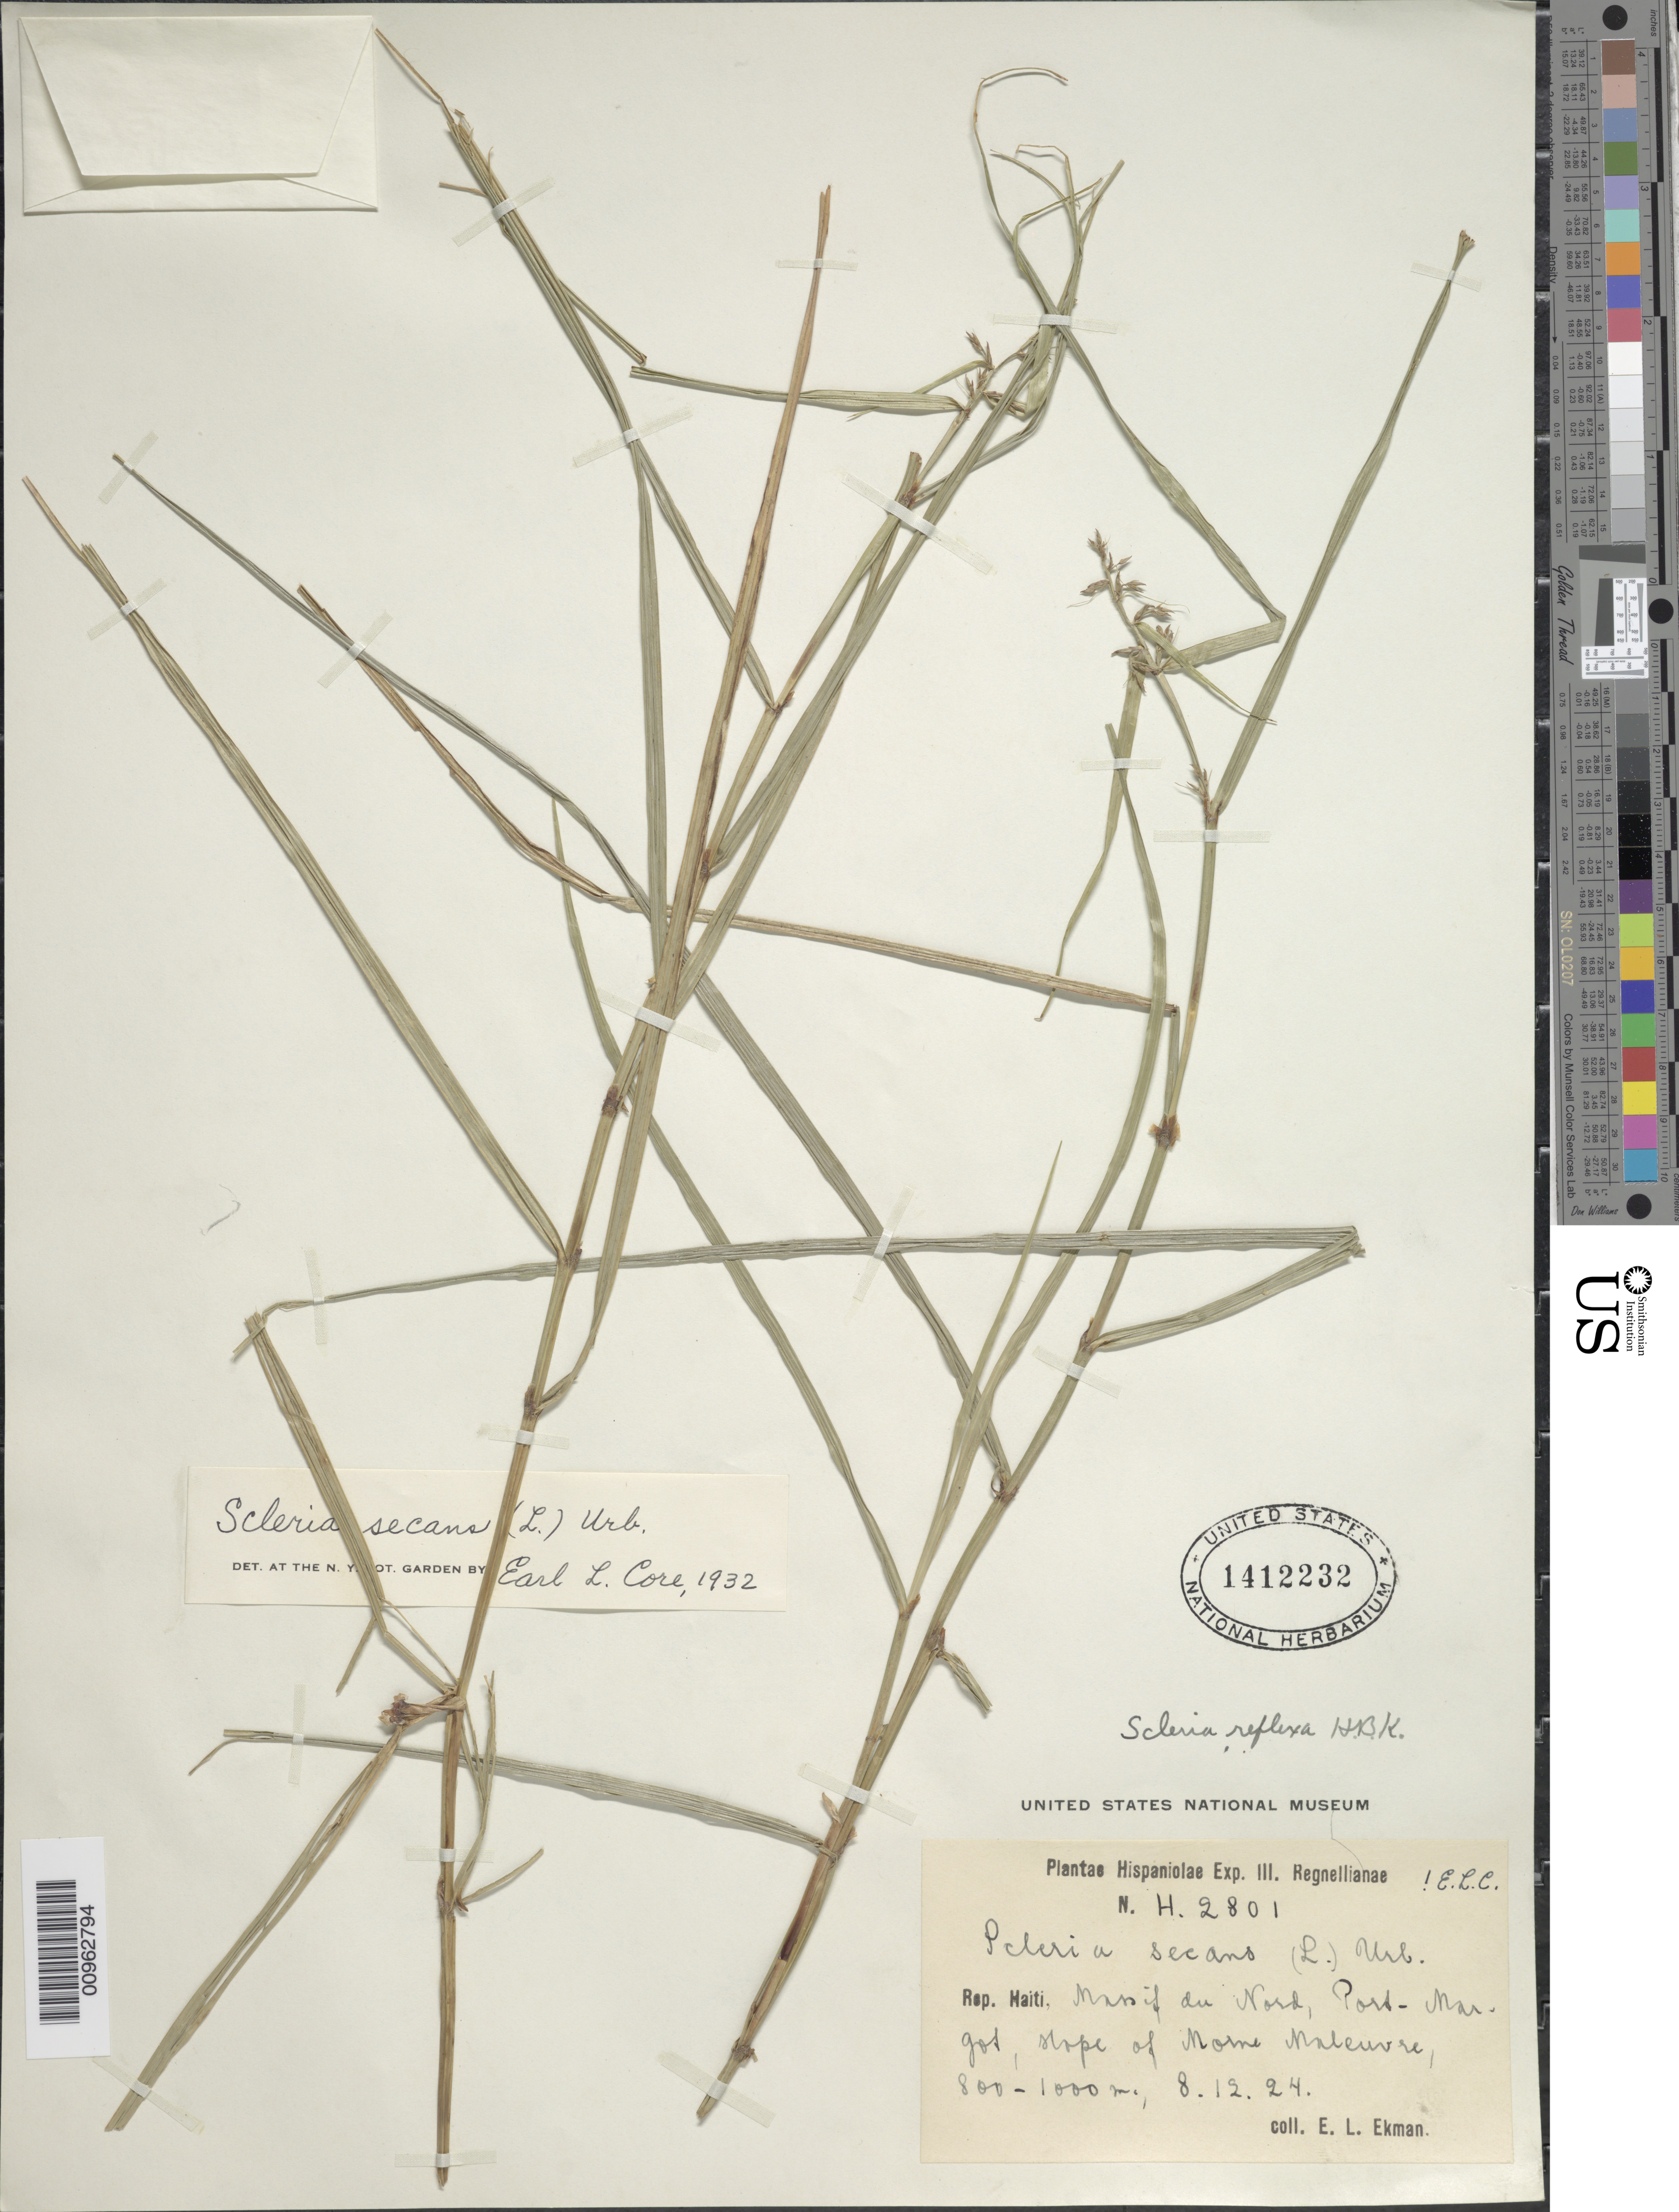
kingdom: Plantae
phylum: Tracheophyta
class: Liliopsida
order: Poales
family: Cyperaceae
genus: Scleria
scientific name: Scleria secans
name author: (L.) Urb.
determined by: Core, E. L.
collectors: E. L. Ekman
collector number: H 2801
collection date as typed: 12 Aug 1924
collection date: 1924-08-12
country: Haiti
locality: Massif du Nord, Port Margot, slope of Morne Maleuvre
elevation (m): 800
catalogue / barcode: US 1412232